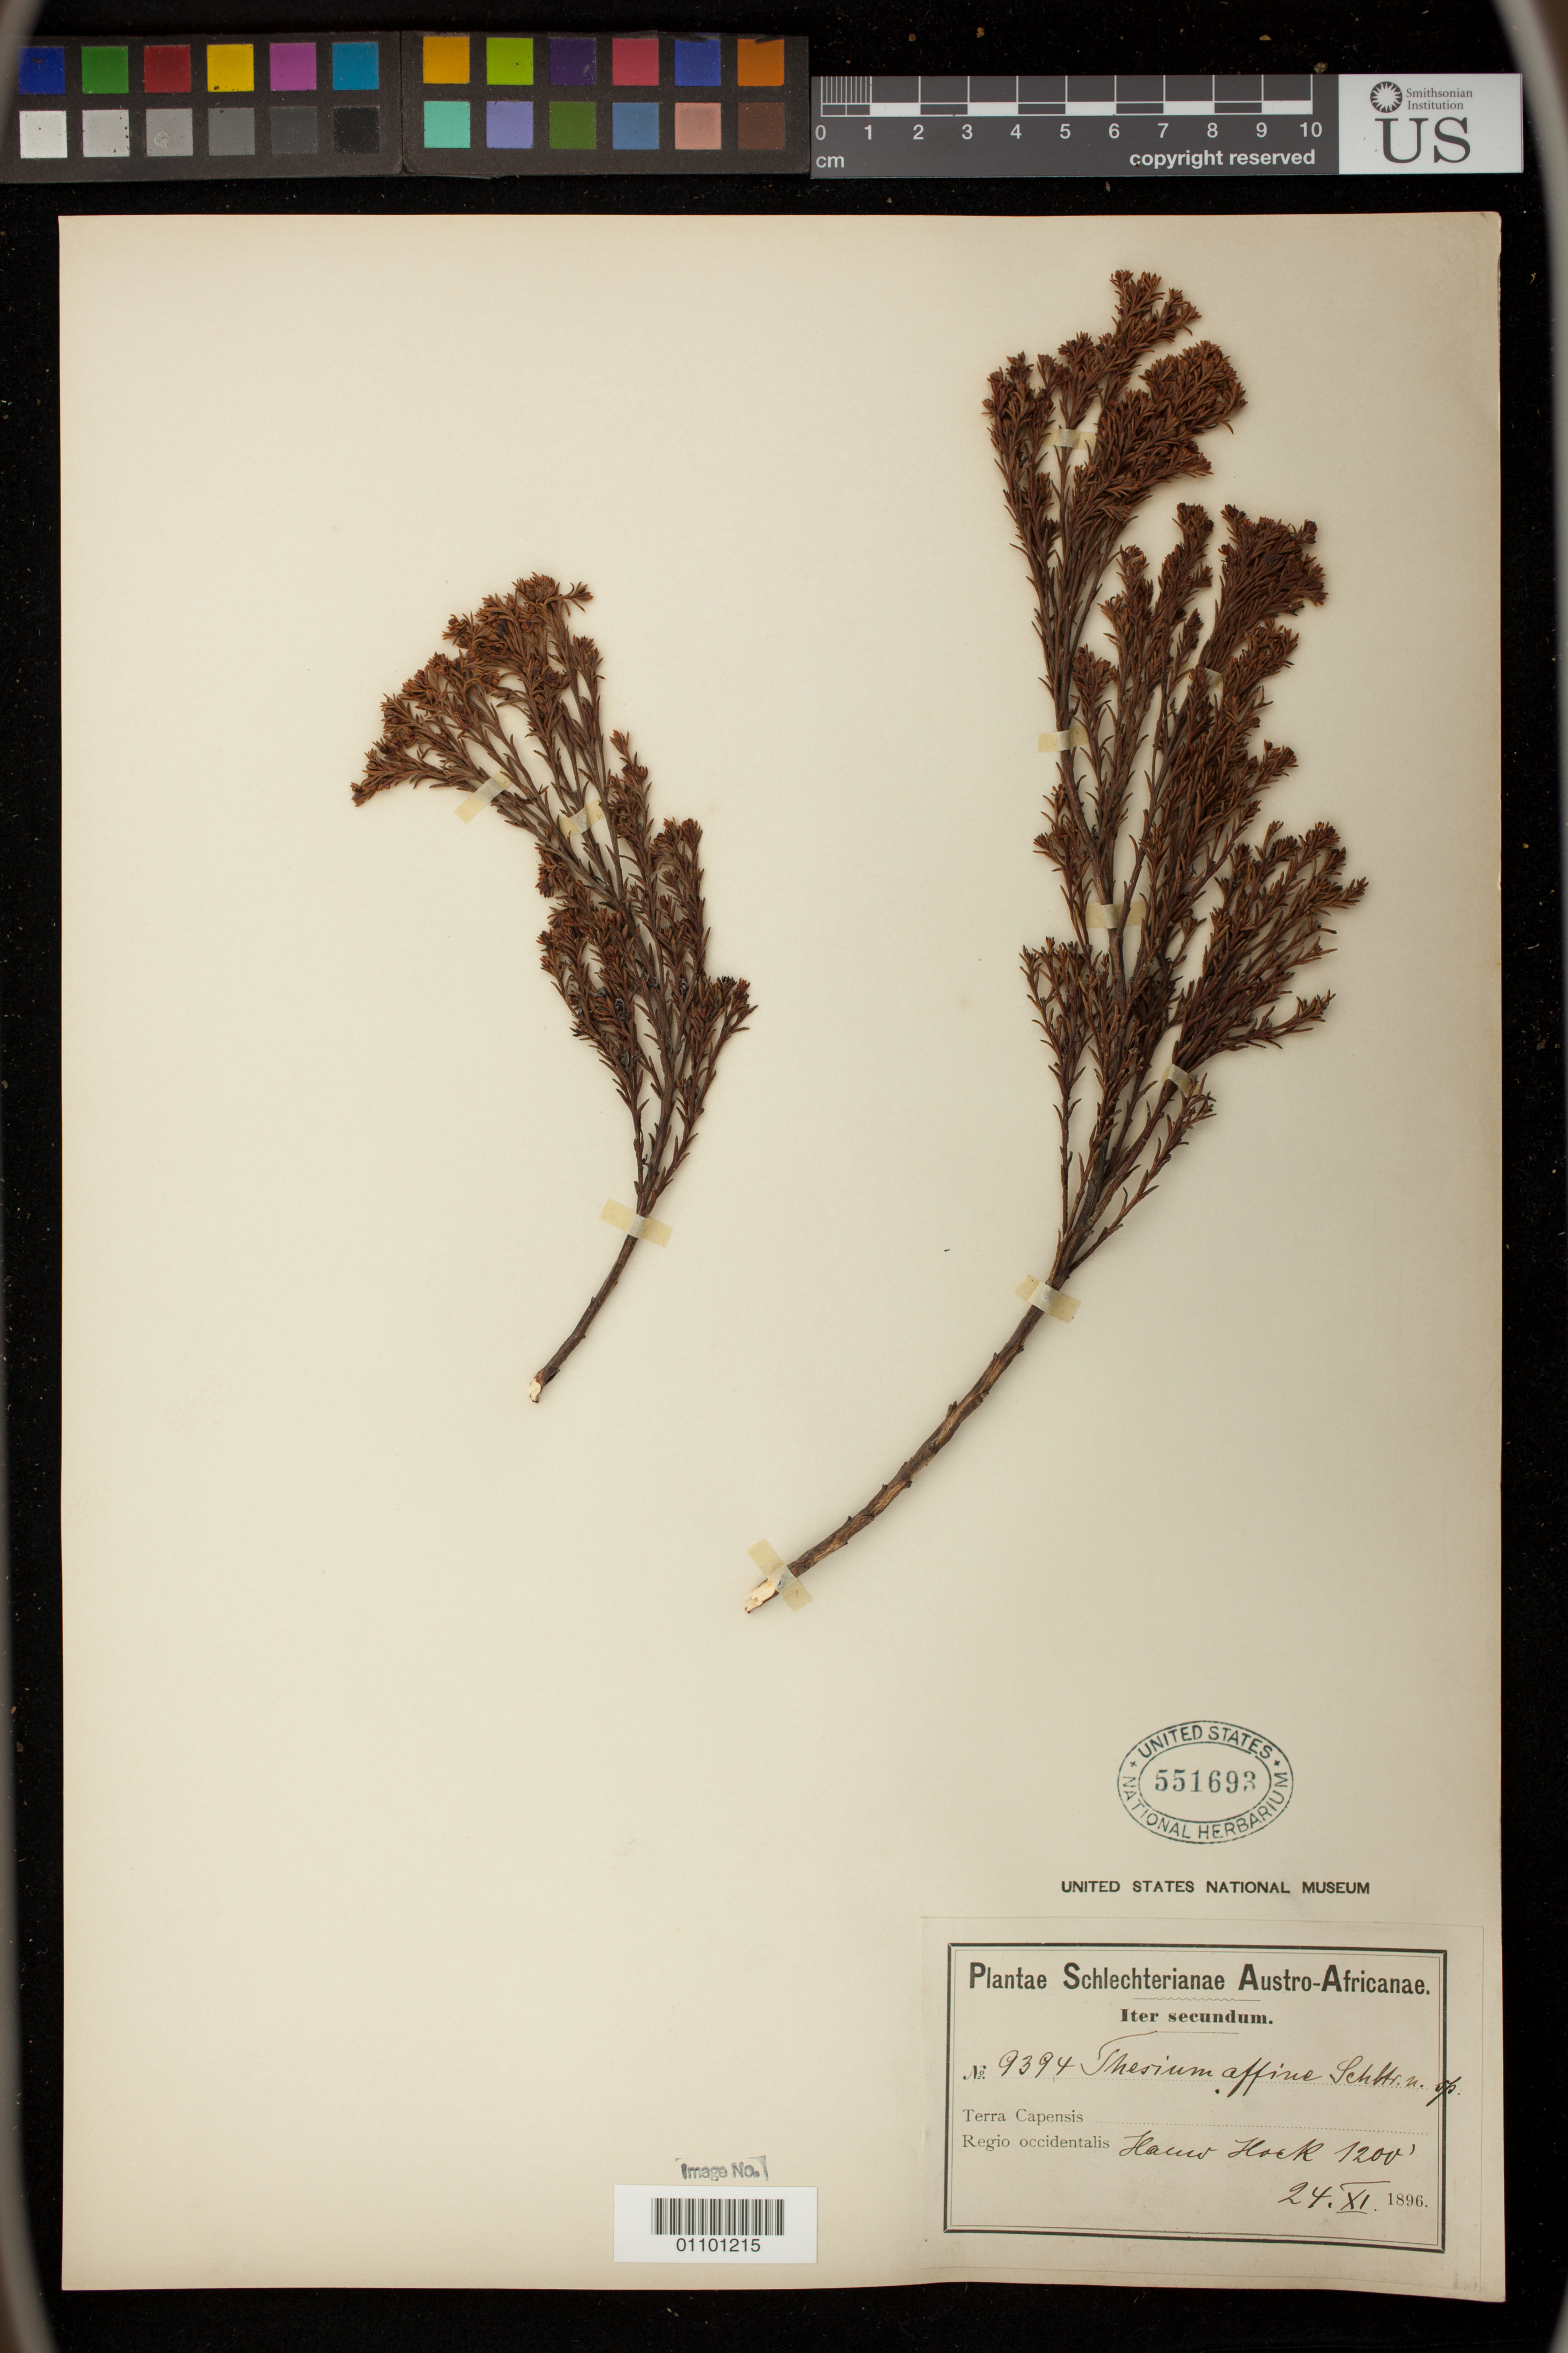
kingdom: Plantae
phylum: Tracheophyta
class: Magnoliopsida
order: Santalales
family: Thesiaceae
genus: Thesium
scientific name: Thesium affine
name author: Schltr.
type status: Isotype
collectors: F. R. R. Schlechter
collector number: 9394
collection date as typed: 24 Nov 1896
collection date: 1896-11-24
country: South Africa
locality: Terra Capensis, Regio occidentalis. Houw Hoek.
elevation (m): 366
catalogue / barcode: US 551693